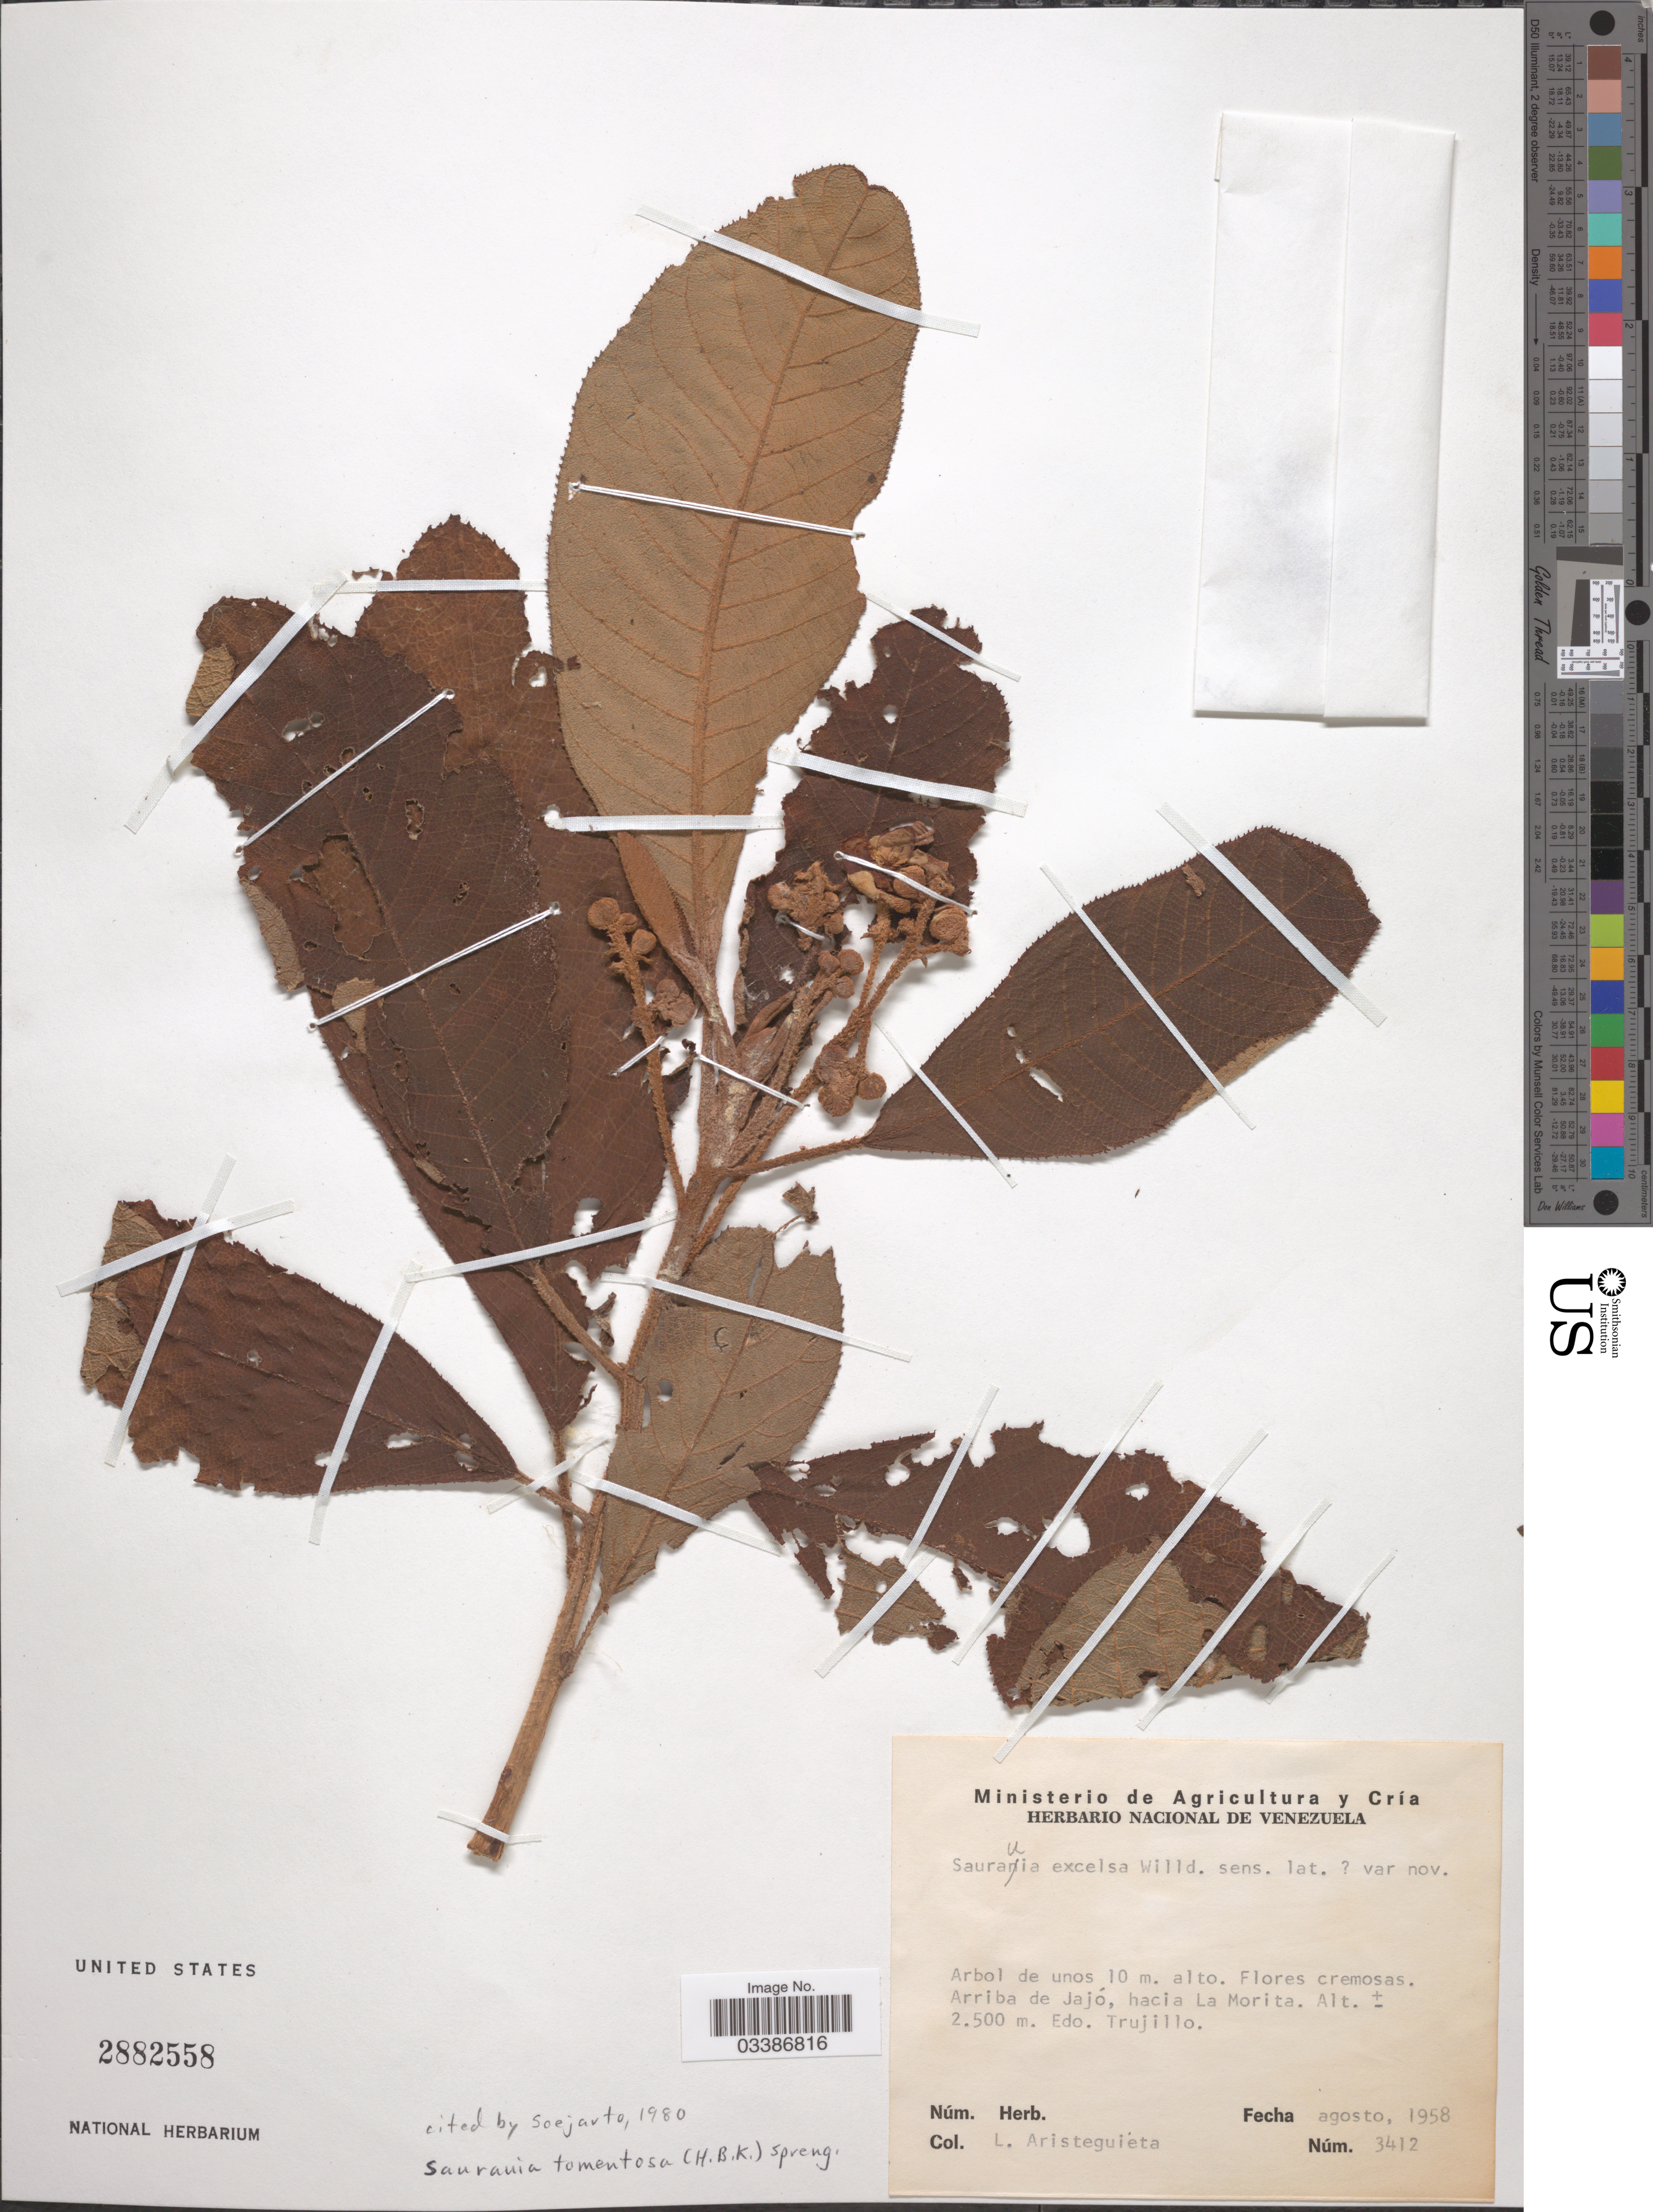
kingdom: Plantae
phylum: Tracheophyta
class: Magnoliopsida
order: Ericales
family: Actinidiaceae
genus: Saurauia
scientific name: Saurauia tomentosa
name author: (Kunth) Spreng.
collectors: L. Aristeguieta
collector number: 3412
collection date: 1958-08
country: Venezuela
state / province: Trujillo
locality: Arriba de Jajó, hacia La Morita.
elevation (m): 2500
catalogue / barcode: US 2882558